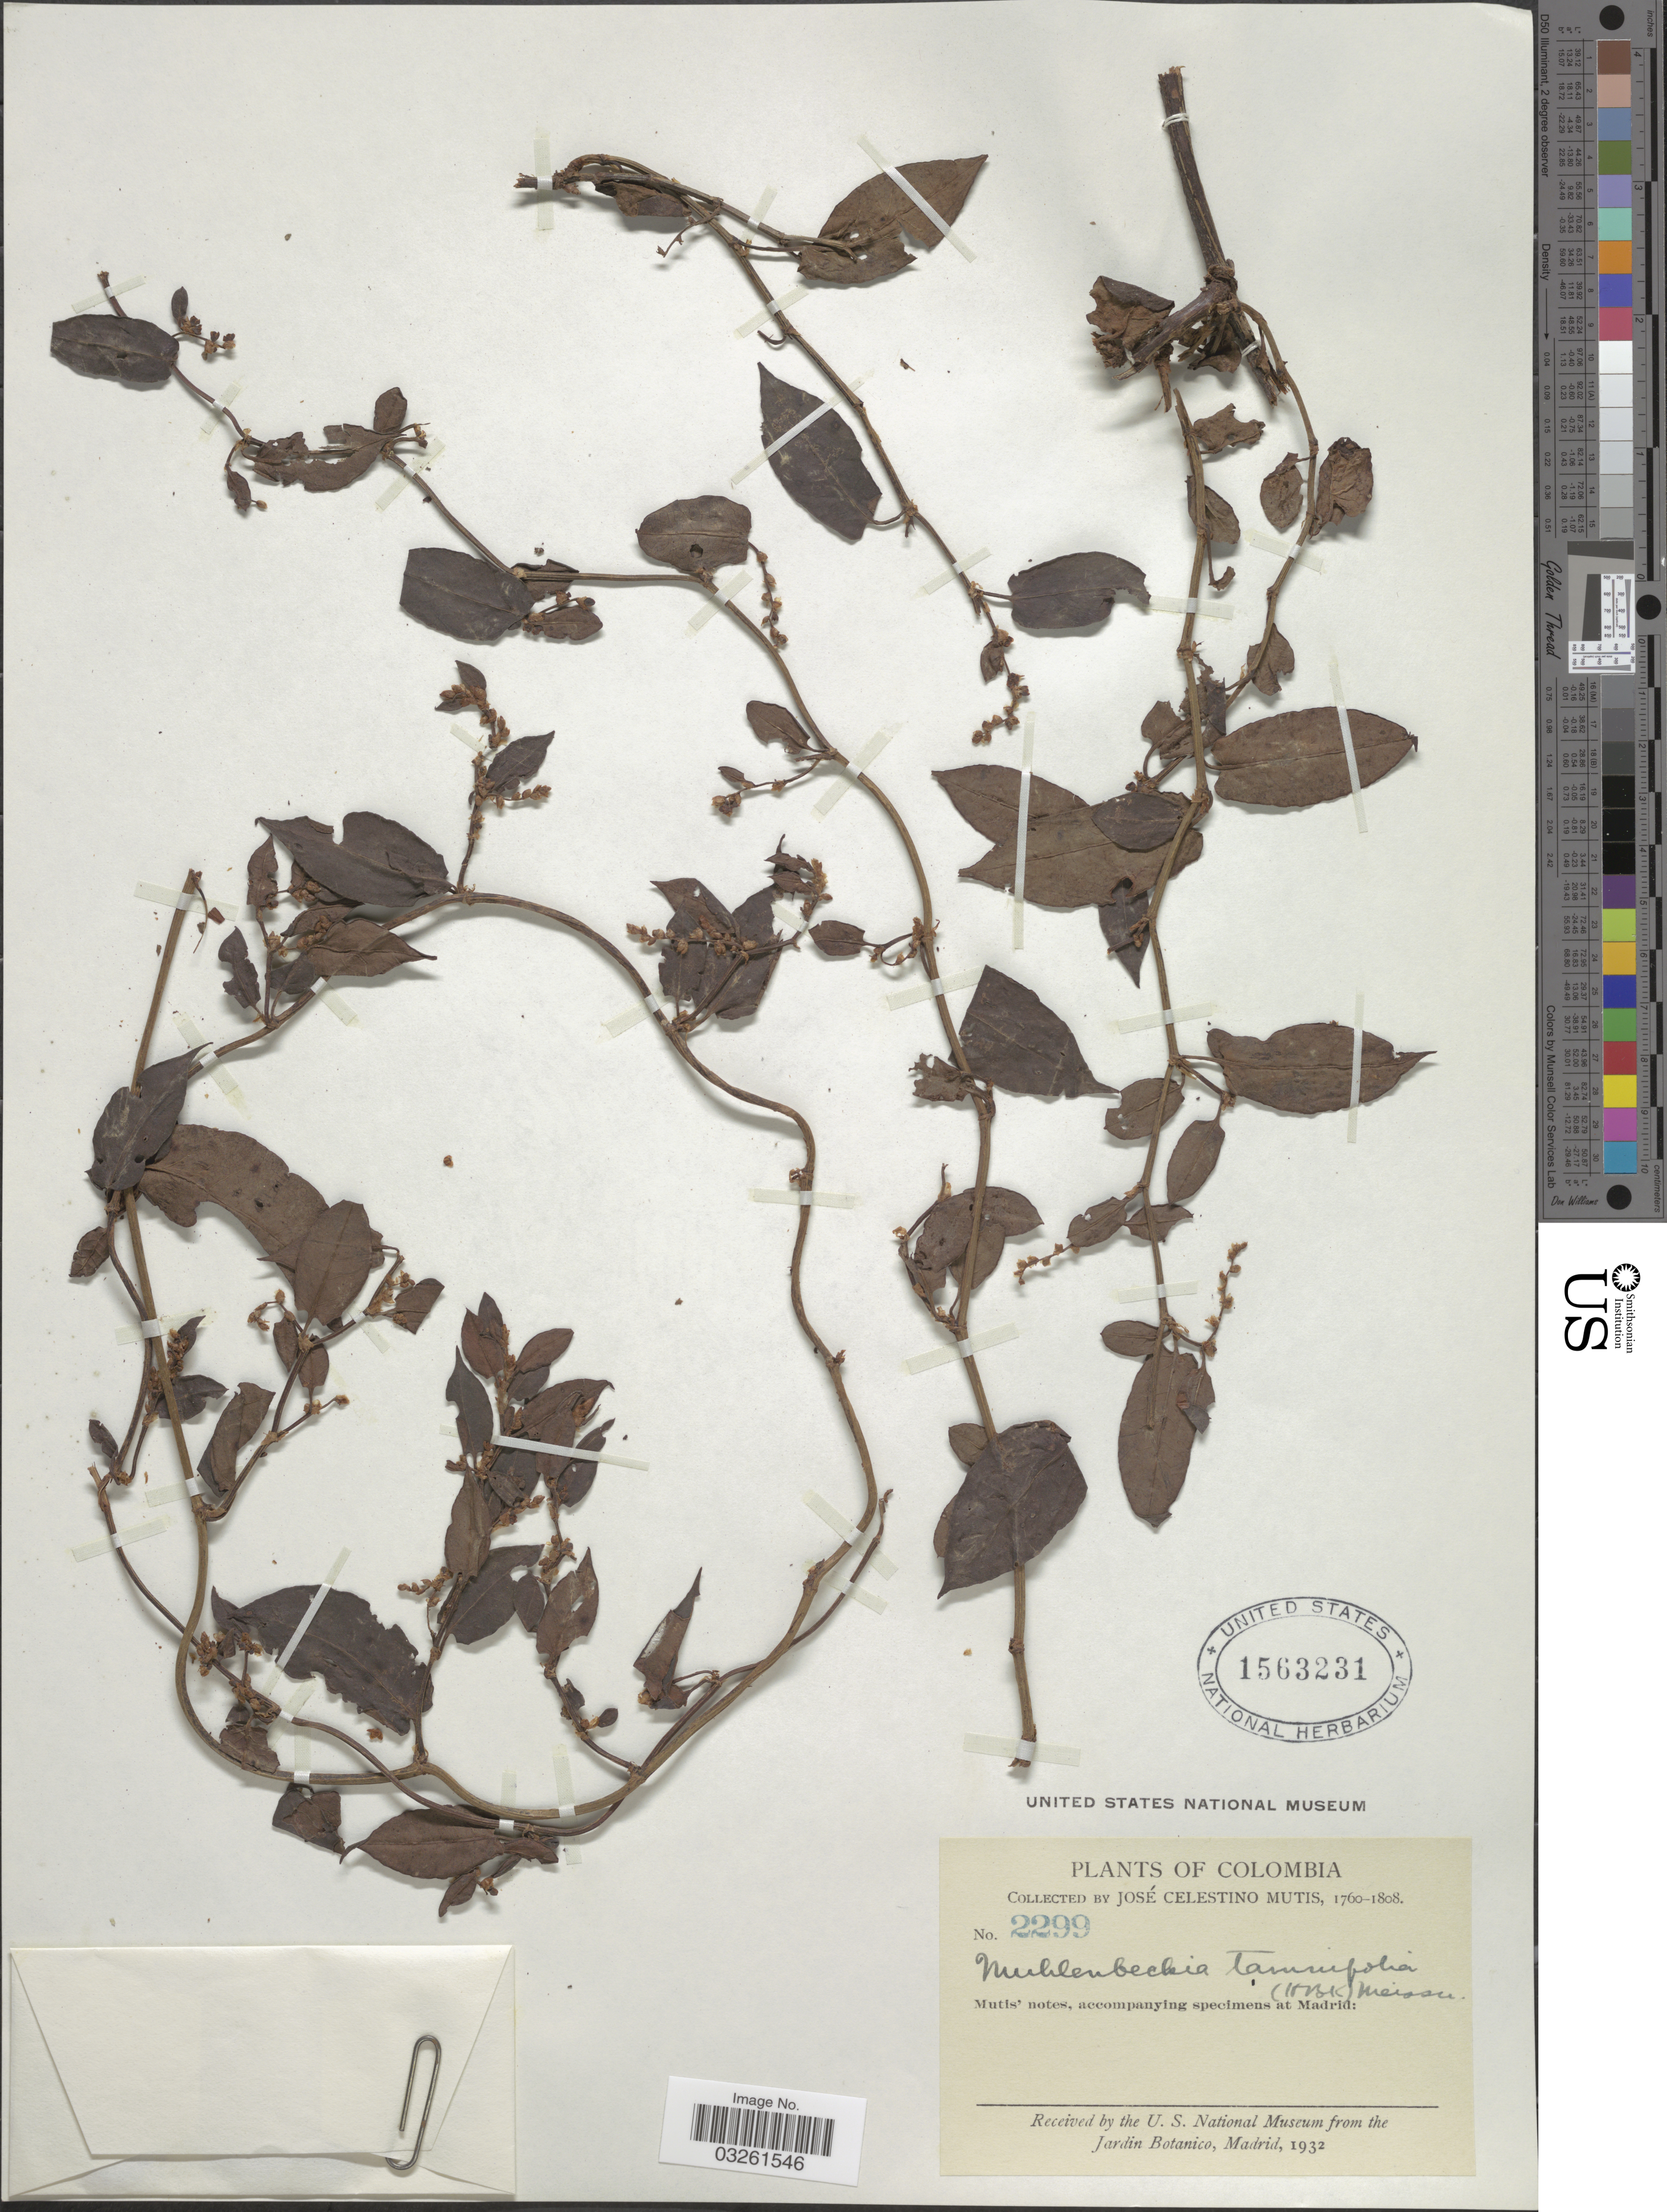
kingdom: Plantae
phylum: Tracheophyta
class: Magnoliopsida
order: Caryophyllales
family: Polygonaceae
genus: Muehlenbeckia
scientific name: Muehlenbeckia tamnifolia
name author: (Kunth) Meisn.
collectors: J. C. B. Mutis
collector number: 2299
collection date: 1760/1808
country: Colombia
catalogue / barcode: US 1563231